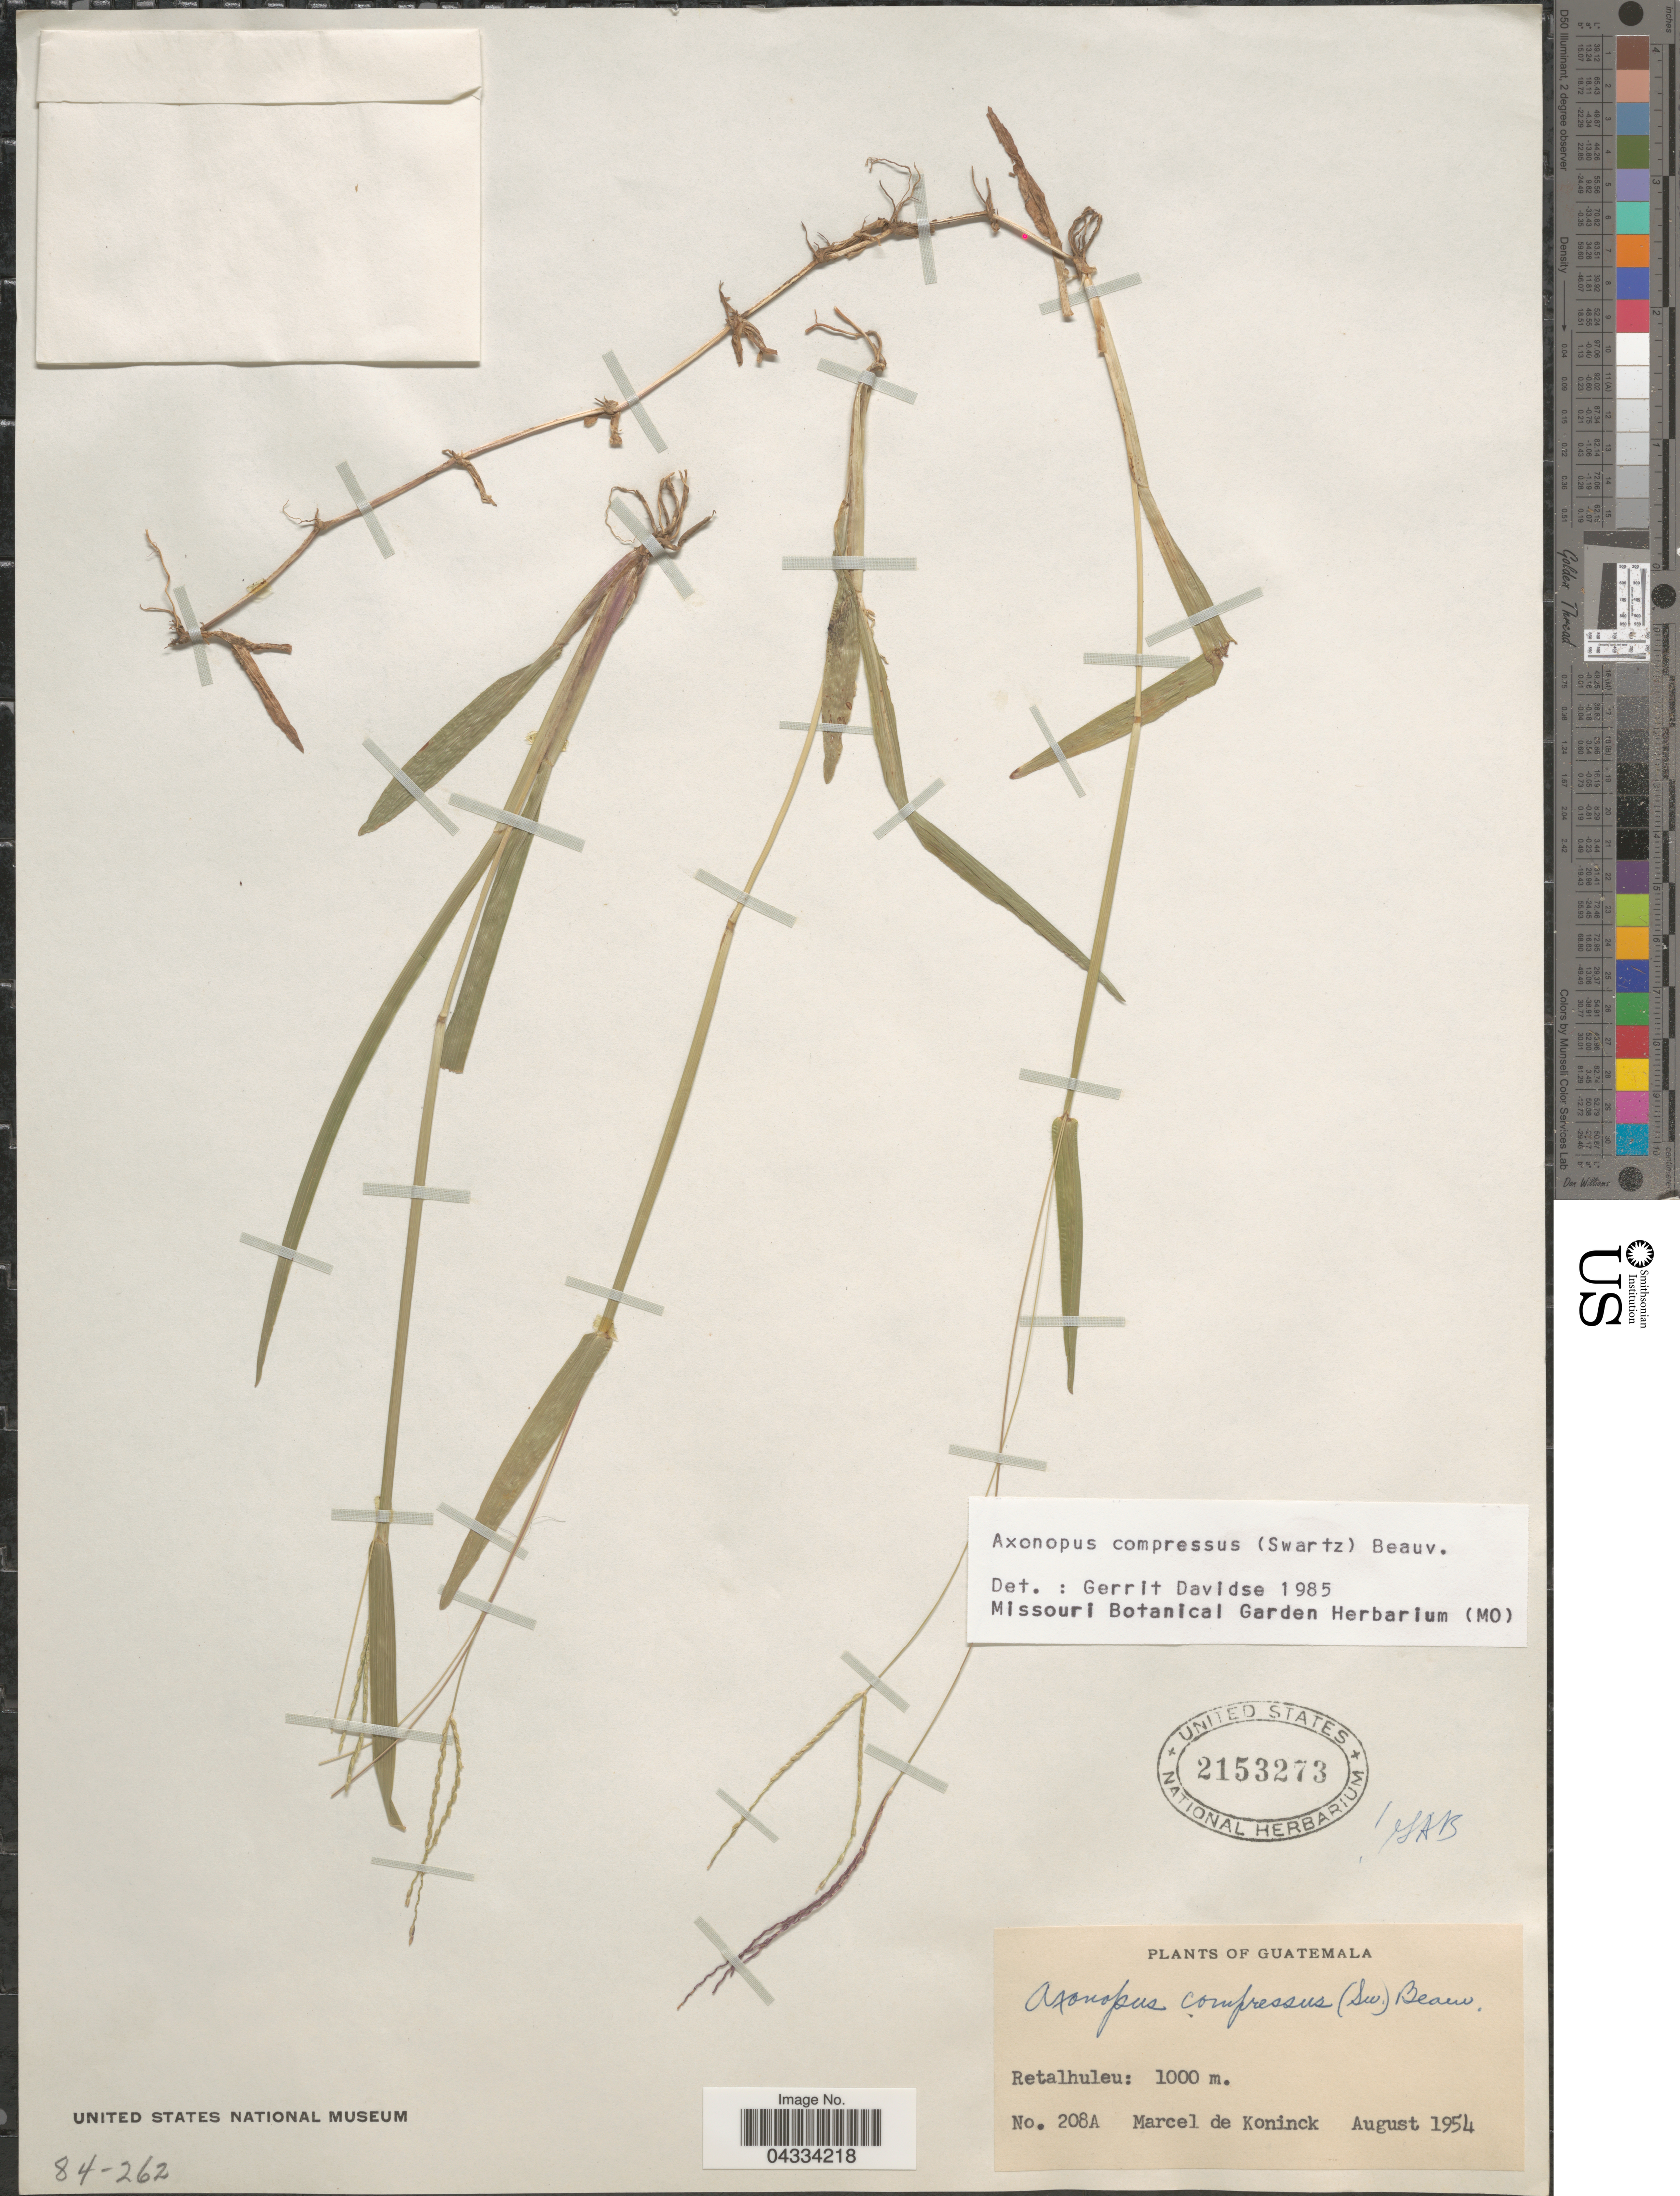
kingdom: Plantae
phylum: Tracheophyta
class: Liliopsida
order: Poales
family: Poaceae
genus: Axonopus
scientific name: Axonopus compressus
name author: (Sw.) P. Beauv.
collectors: M. Koninck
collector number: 208A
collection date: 1954-08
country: Guatemala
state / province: Retalhuleu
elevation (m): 1000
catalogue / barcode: US 2153273